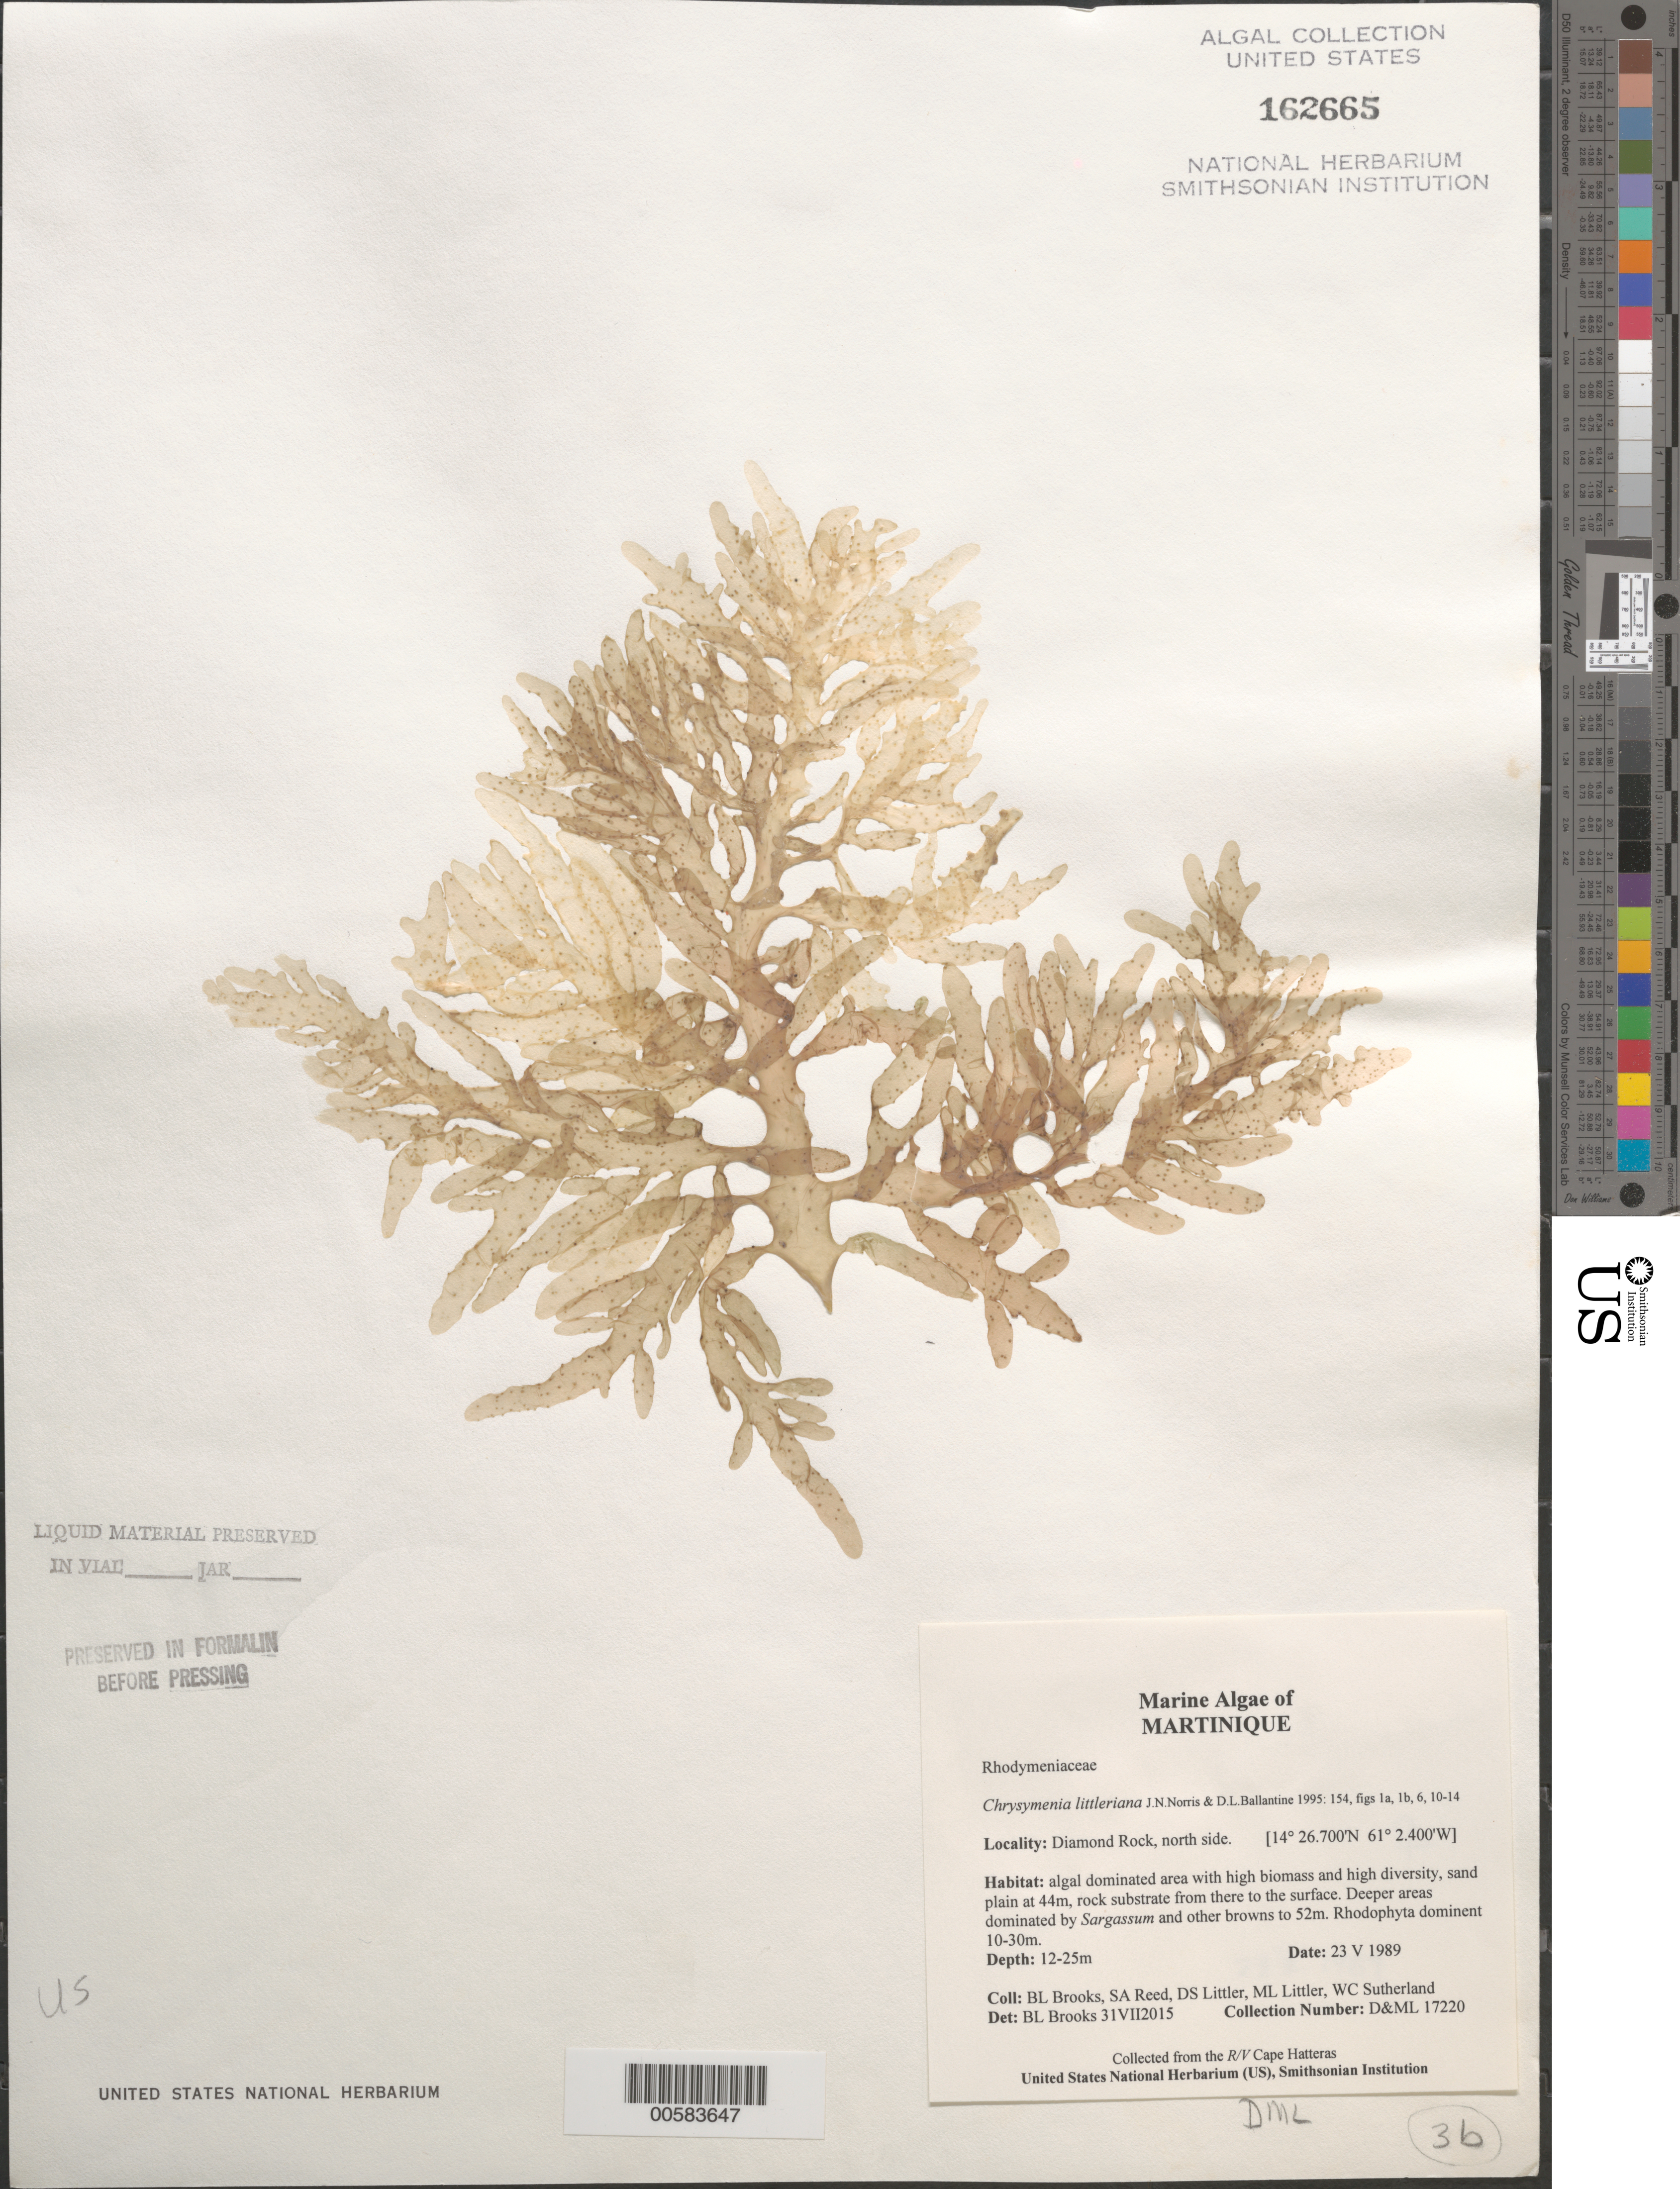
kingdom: Plantae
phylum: Rhodophyta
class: Florideophyceae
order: Rhodymeniales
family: Rhodymeniaceae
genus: Chrysymenia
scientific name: Chrysymenia littleriana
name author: J.N. Norris & D.L. Ballant.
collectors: B. Brooks, S. Reed, D. S. Littler, M. Littler & W. Sutherland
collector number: D&ML17220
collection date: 1989-05-23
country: Martinique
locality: Diamond Rock, north side.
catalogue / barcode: US 162665